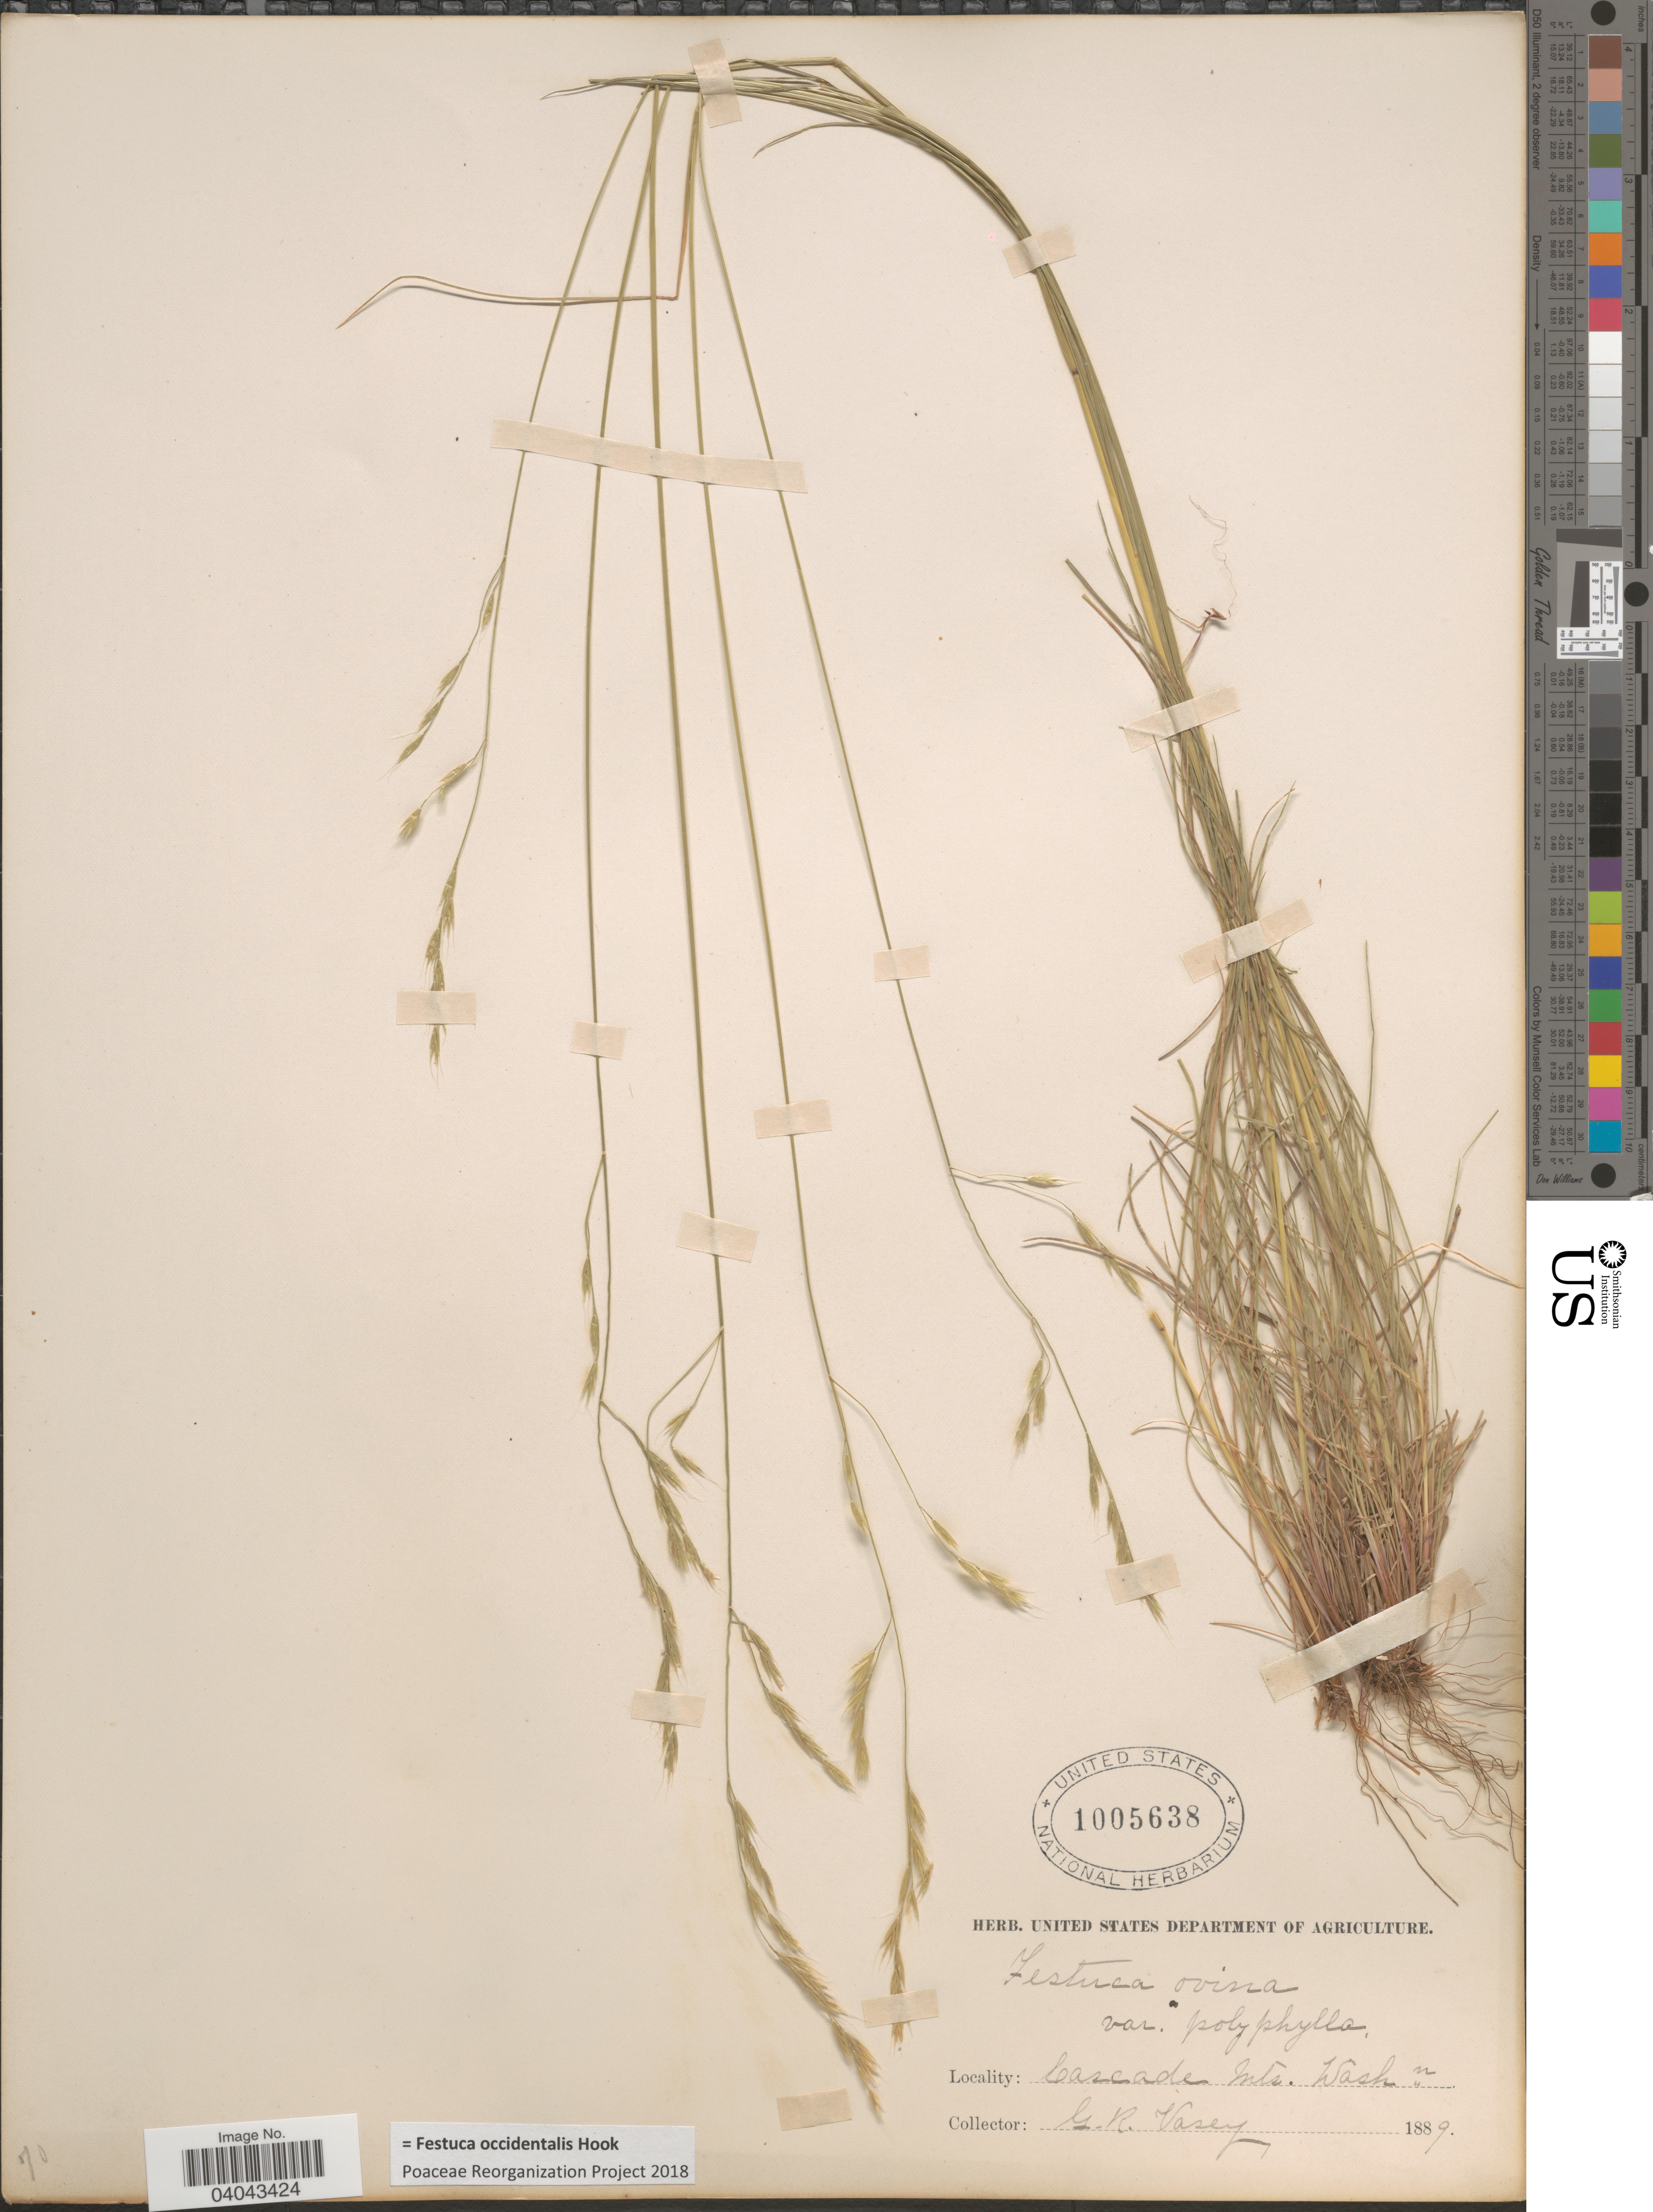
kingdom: Plantae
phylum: Tracheophyta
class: Liliopsida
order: Poales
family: Poaceae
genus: Festuca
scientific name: Festuca occidentalis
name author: Hook.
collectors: G. R. Vasey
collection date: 1889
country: United States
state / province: Washington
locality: Cascade Mts.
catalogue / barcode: US 1005638